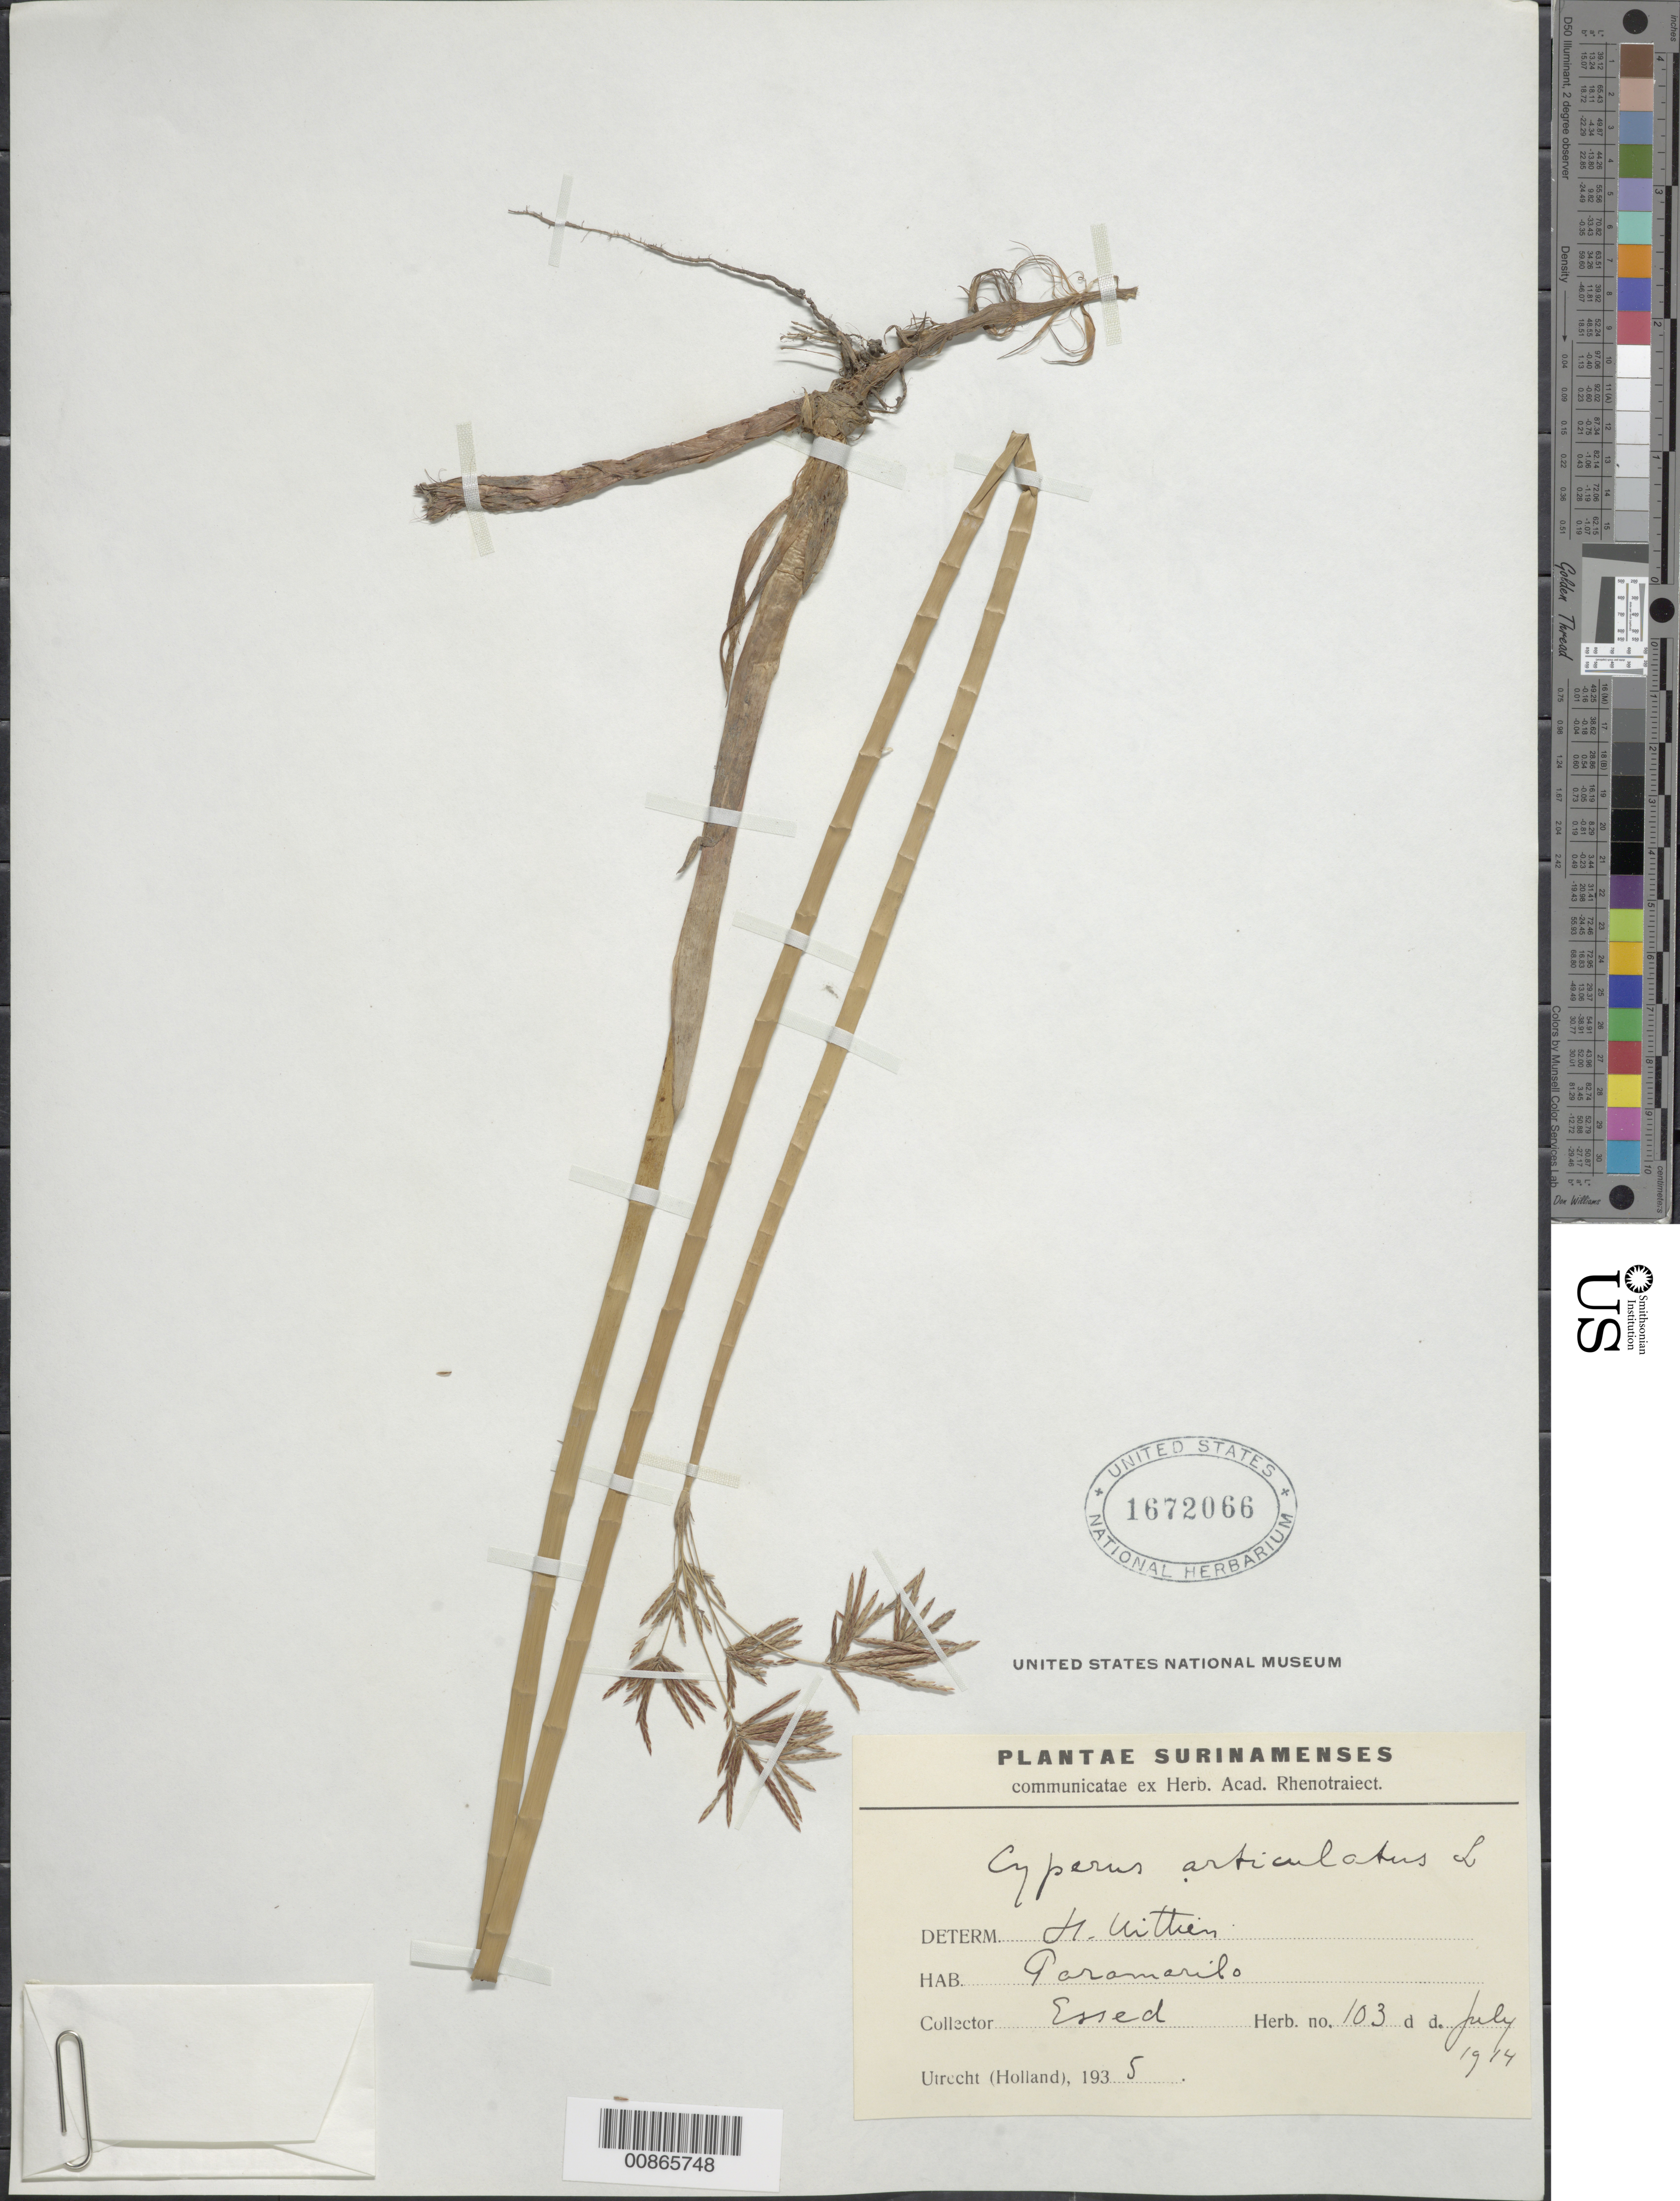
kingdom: Plantae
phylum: Tracheophyta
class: Liliopsida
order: Poales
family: Cyperaceae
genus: Cyperus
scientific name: Cyperus articulatus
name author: L.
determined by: Uittien, H.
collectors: E. Essed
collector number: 103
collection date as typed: Jul-14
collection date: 1914-07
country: Suriname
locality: Paramaribo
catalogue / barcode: US 1672066